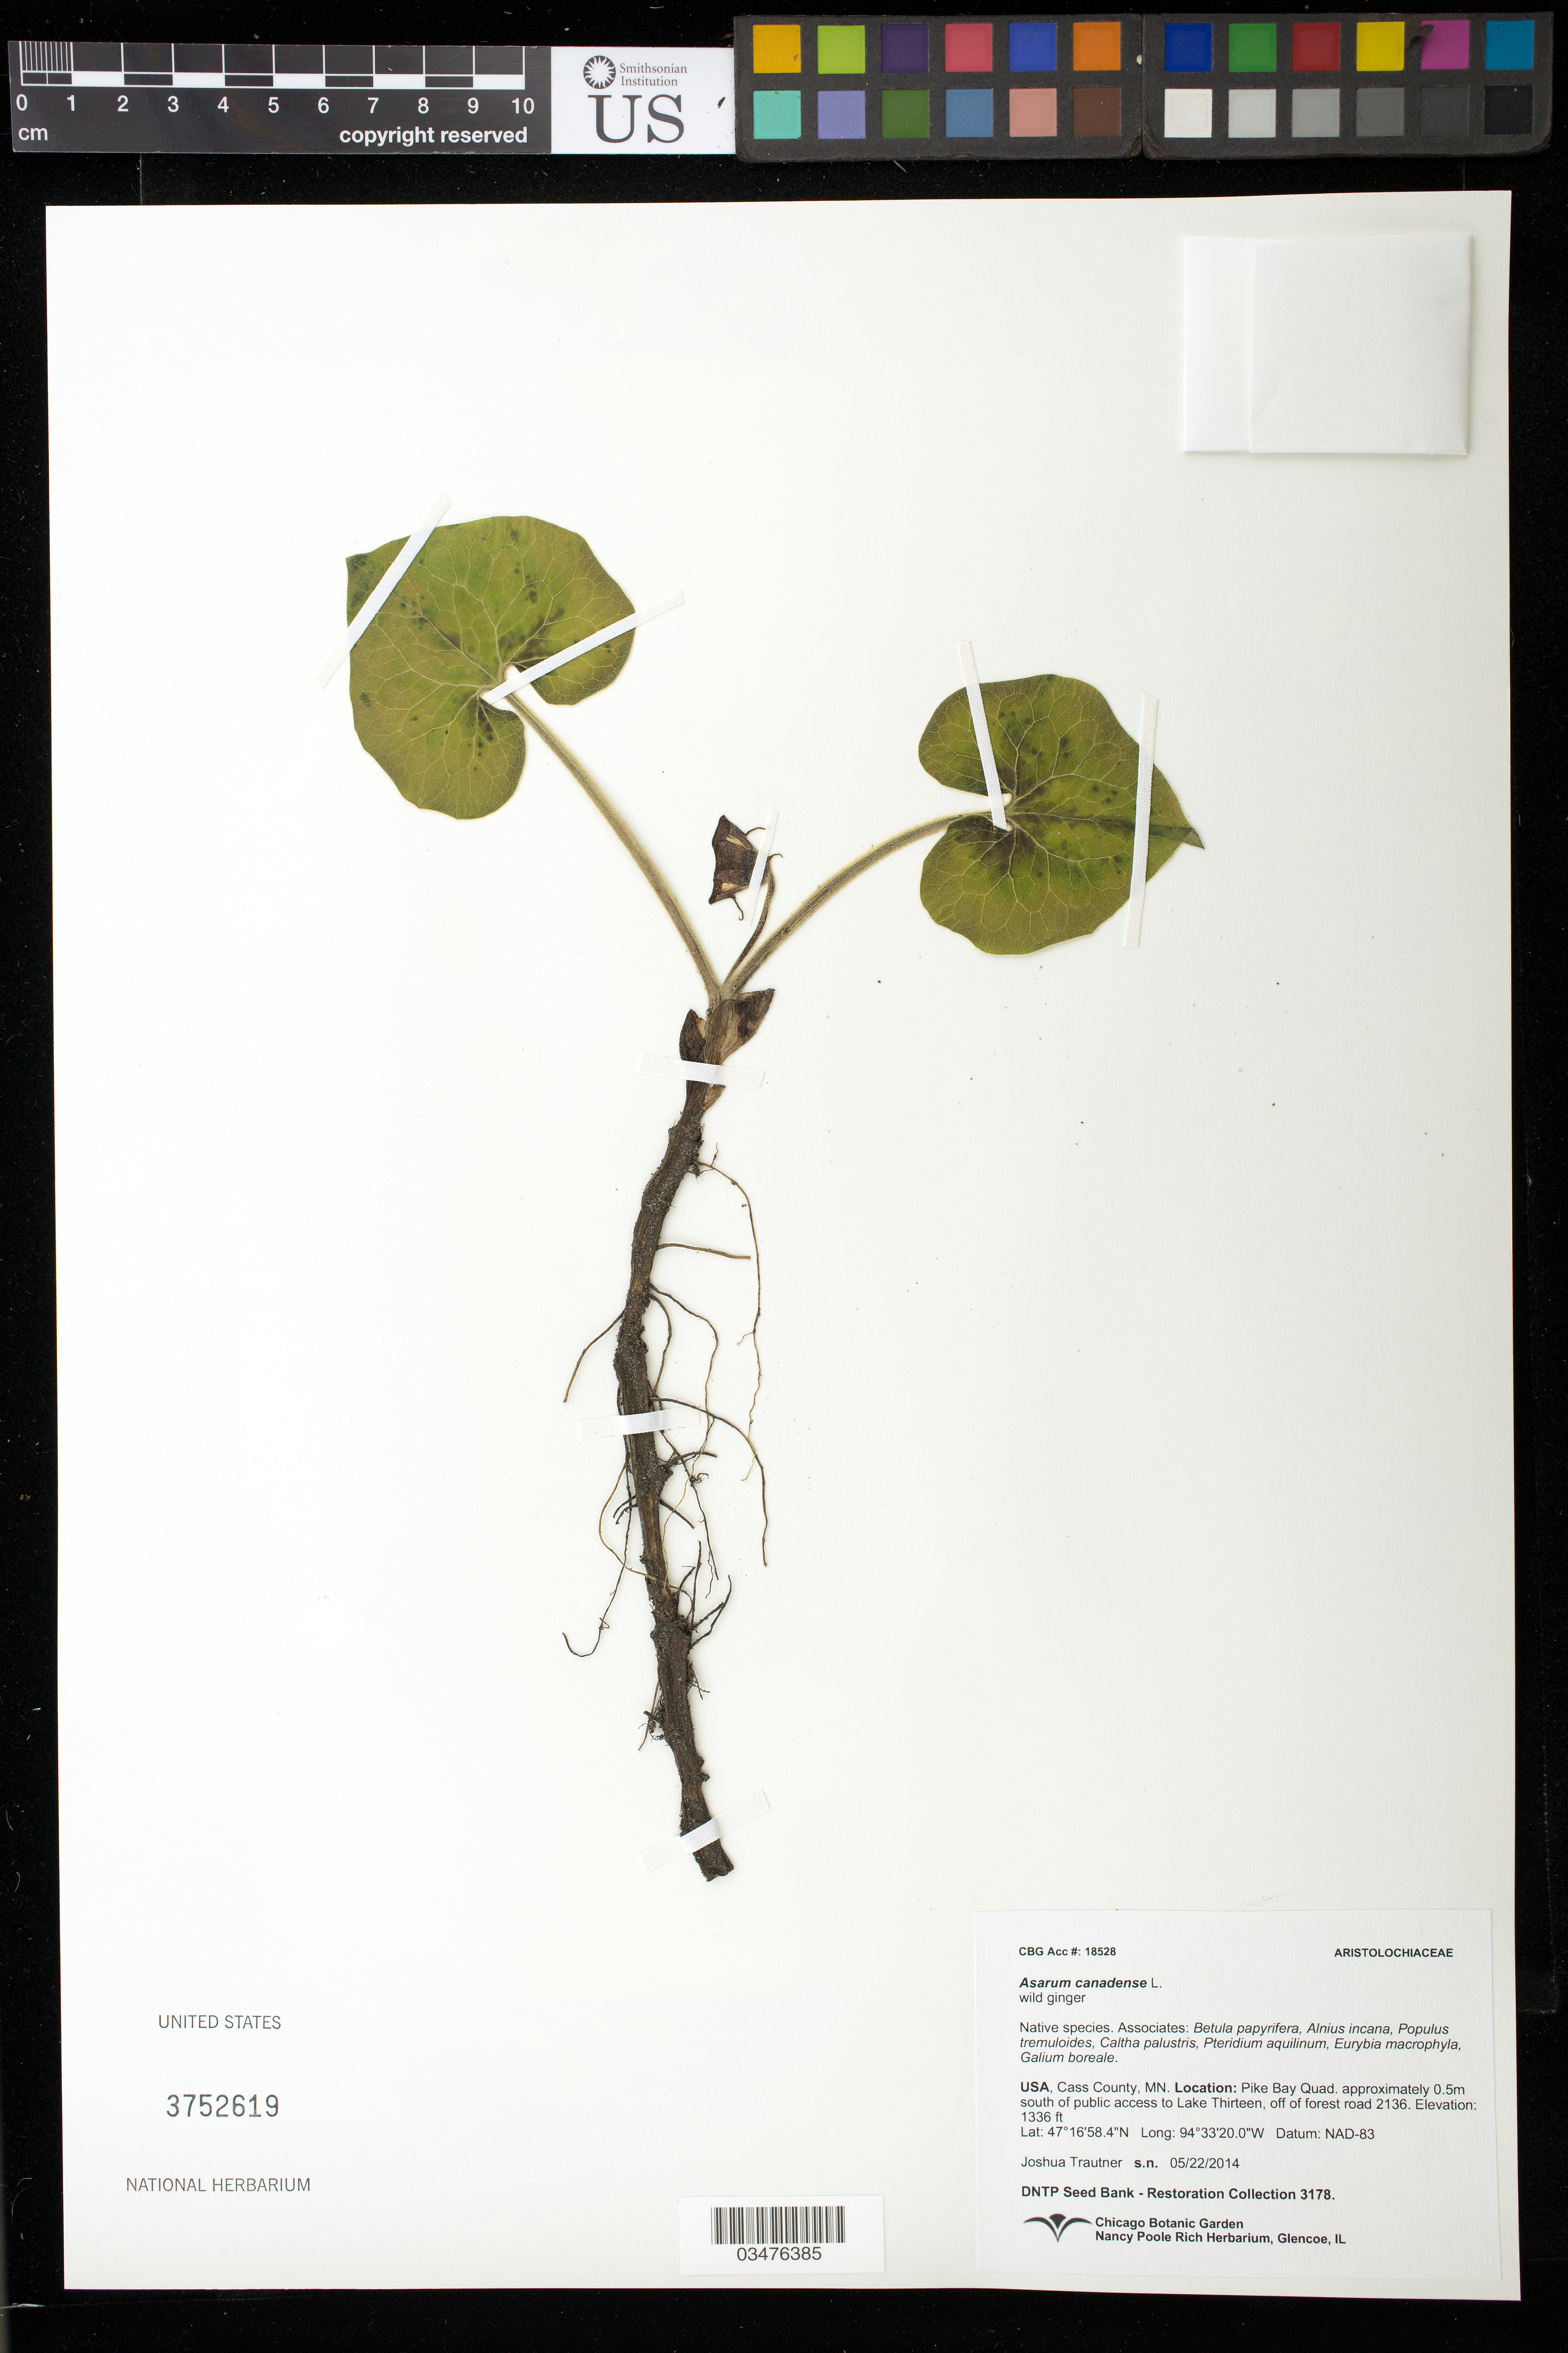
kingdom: Plantae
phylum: Tracheophyta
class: Magnoliopsida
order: Piperales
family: Aristolochiaceae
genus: Asarum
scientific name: Asarum canadense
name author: L.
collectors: J. Trautner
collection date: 2014-05-22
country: United States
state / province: Minnesota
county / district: Cass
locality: Pike Bay Quad, S of public access to Lake Thirteen, off of forest road 2136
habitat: With Alnuis incana, Caltha palustris, Galium boreale, ect.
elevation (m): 407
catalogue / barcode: US 3752619